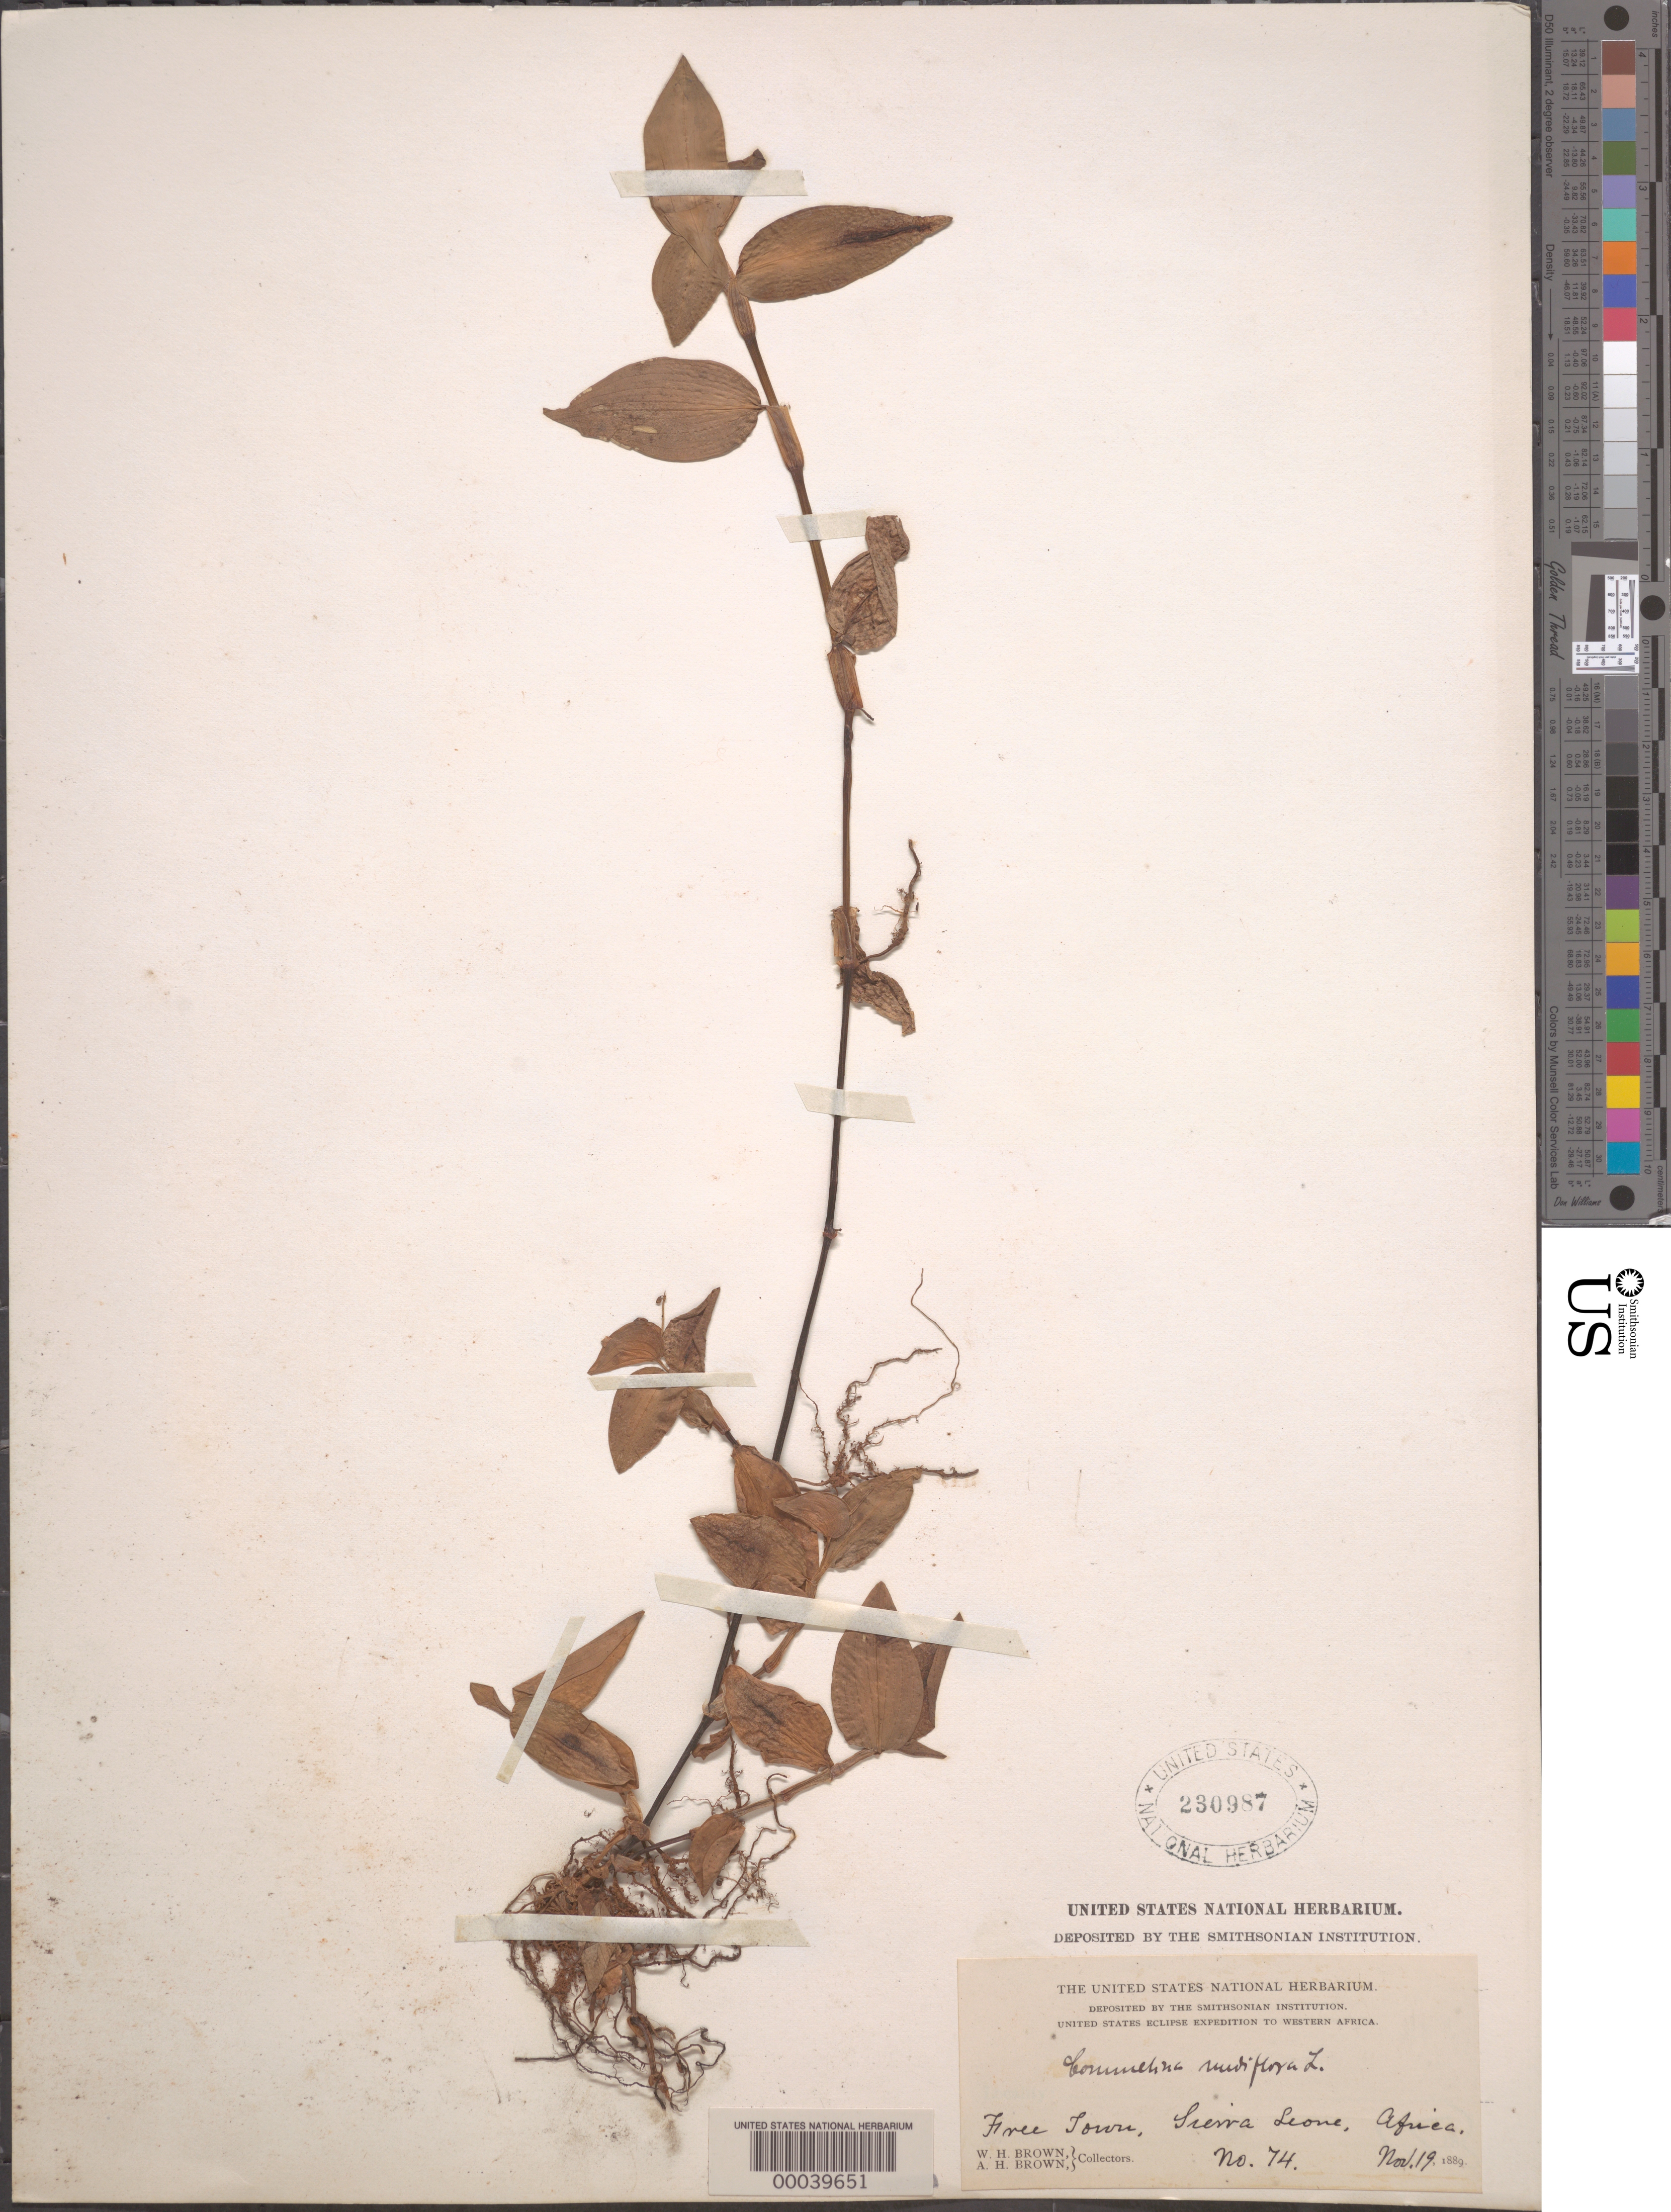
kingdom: Plantae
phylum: Tracheophyta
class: Liliopsida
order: Commelinales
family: Commelinaceae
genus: Commelina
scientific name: Commelina diffusa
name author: Burm. f.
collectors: W. H. Brown & A. H. Brown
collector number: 74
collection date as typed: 19 Nov 1889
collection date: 1889-11-19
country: Sierra Leone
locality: Free town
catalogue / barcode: US 230987